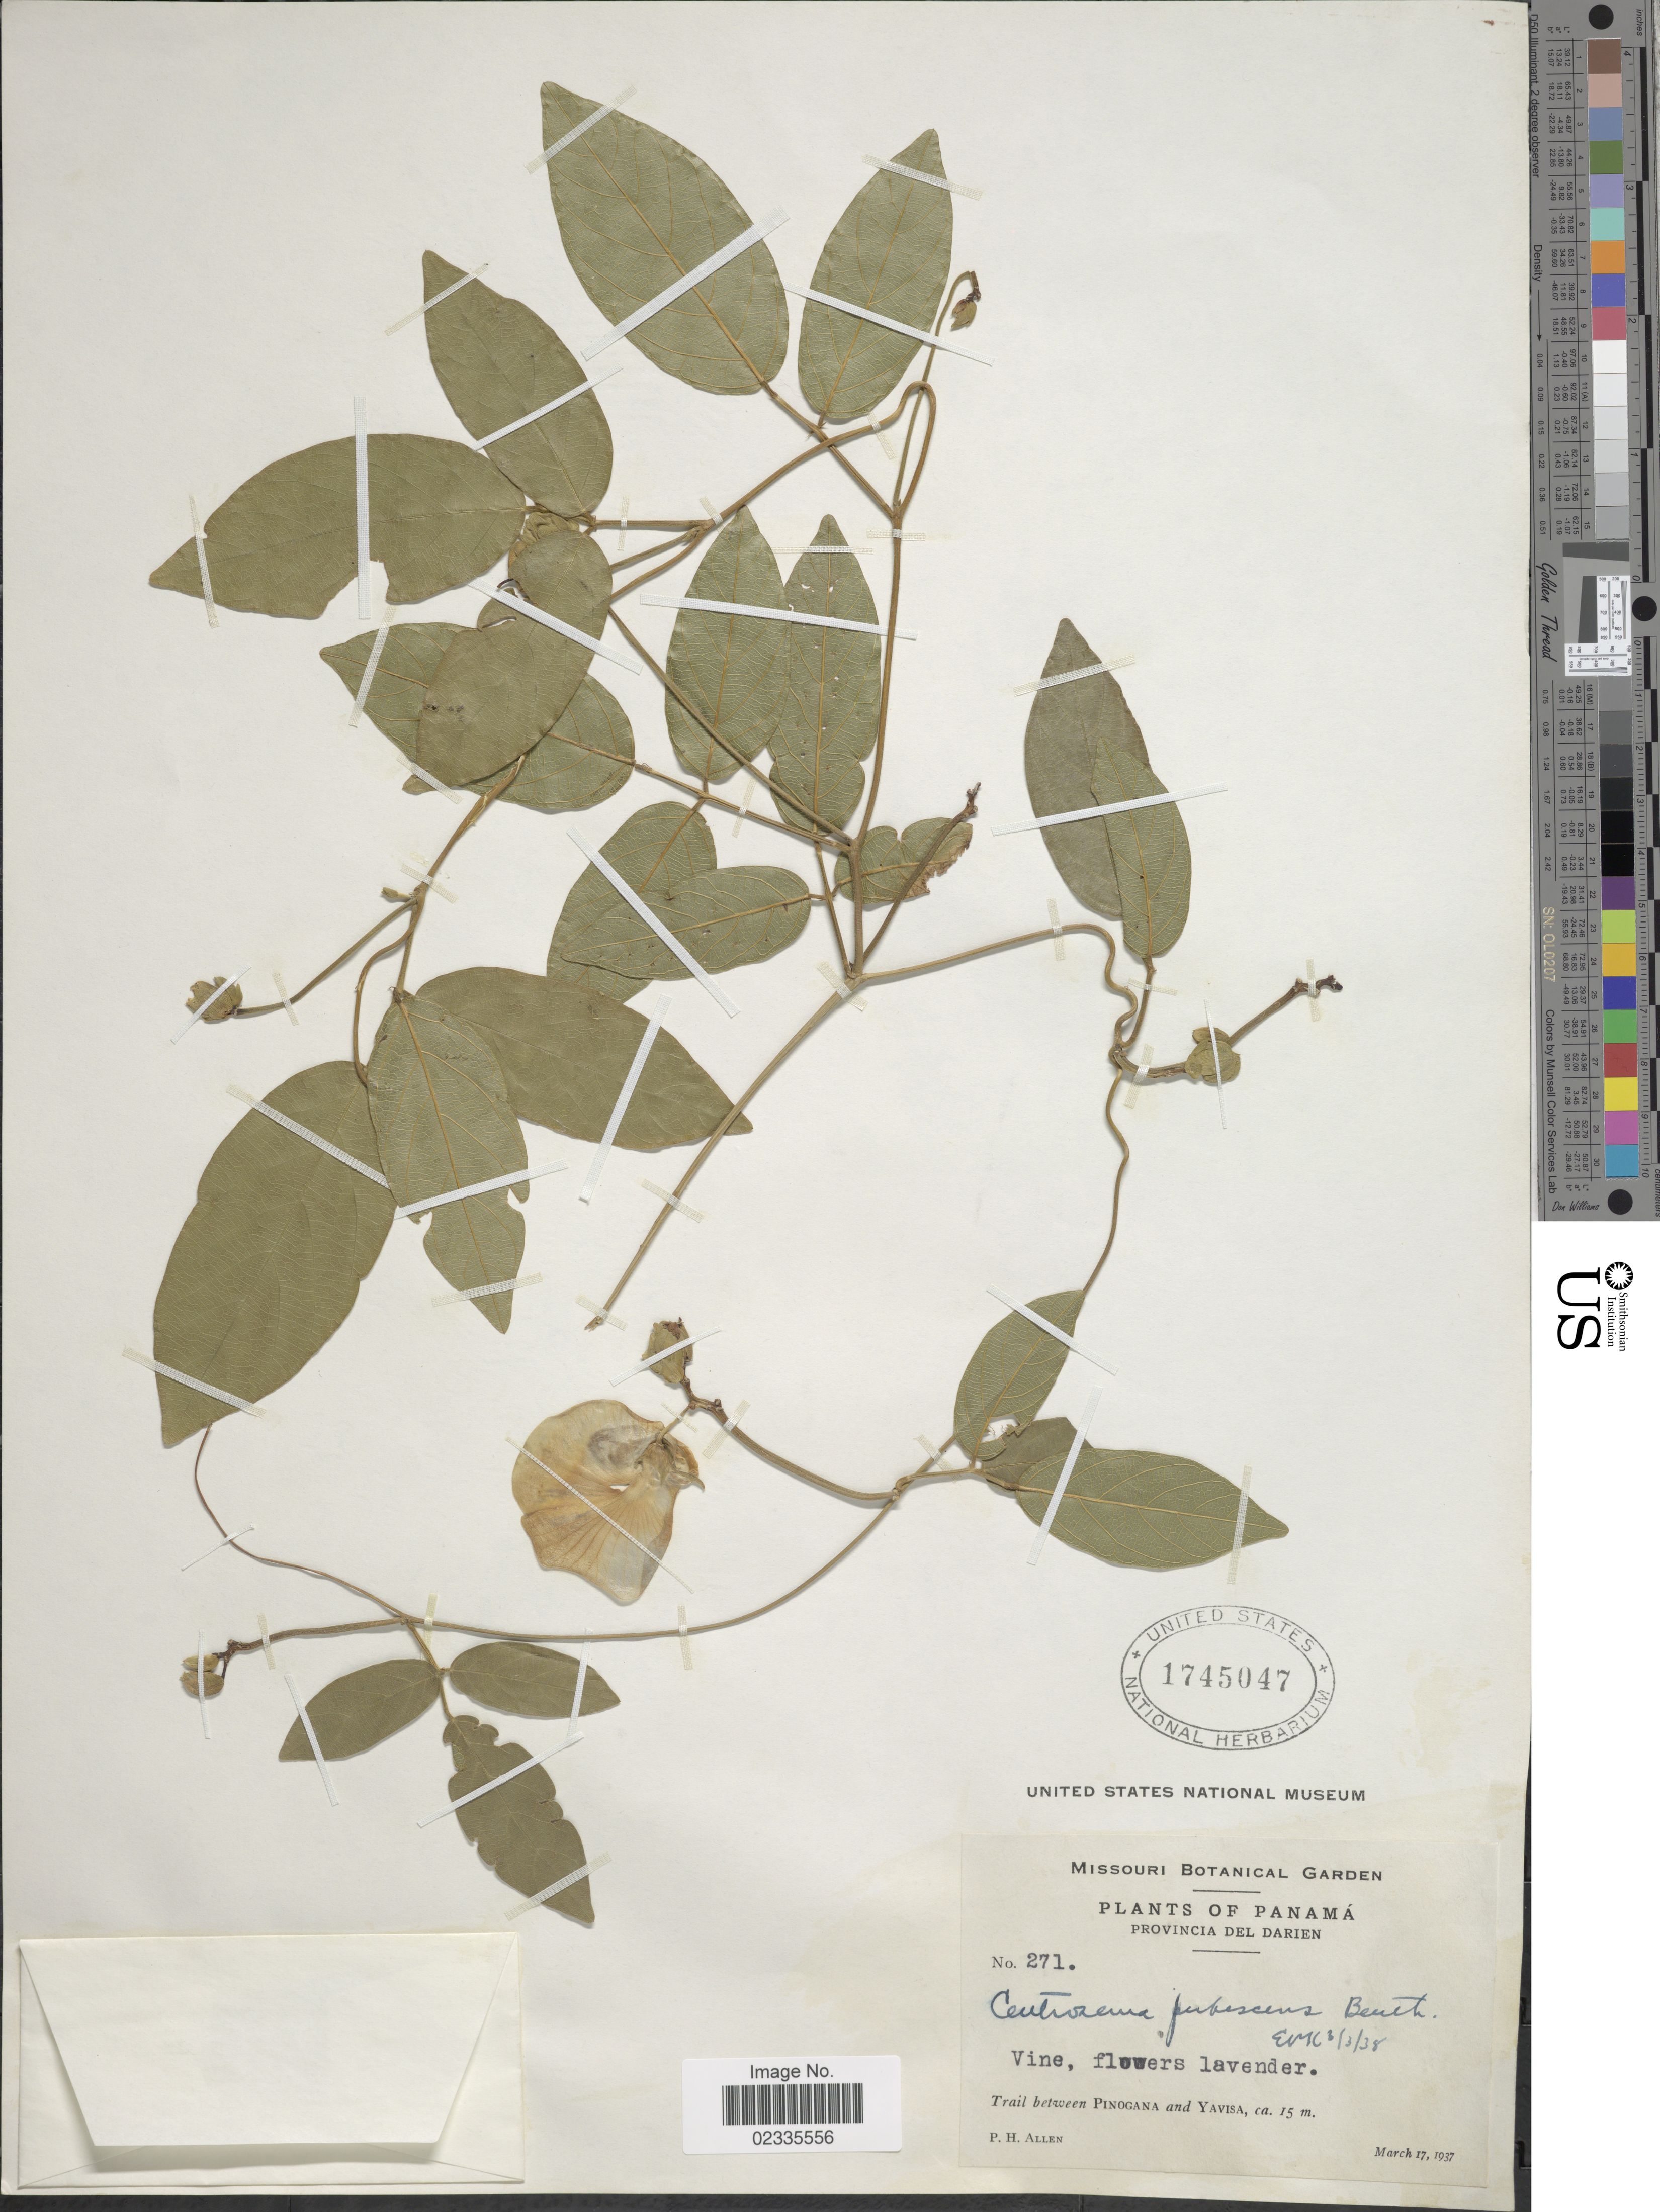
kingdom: Plantae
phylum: Tracheophyta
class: Magnoliopsida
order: Fabales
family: Fabaceae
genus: Centrosema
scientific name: Centrosema pubescens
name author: Benth.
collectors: P. H. Allen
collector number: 271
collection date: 1937-03-17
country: Panama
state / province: Darién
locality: Trail between Pinogana and Yavisa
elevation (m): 15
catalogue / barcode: US 1745047